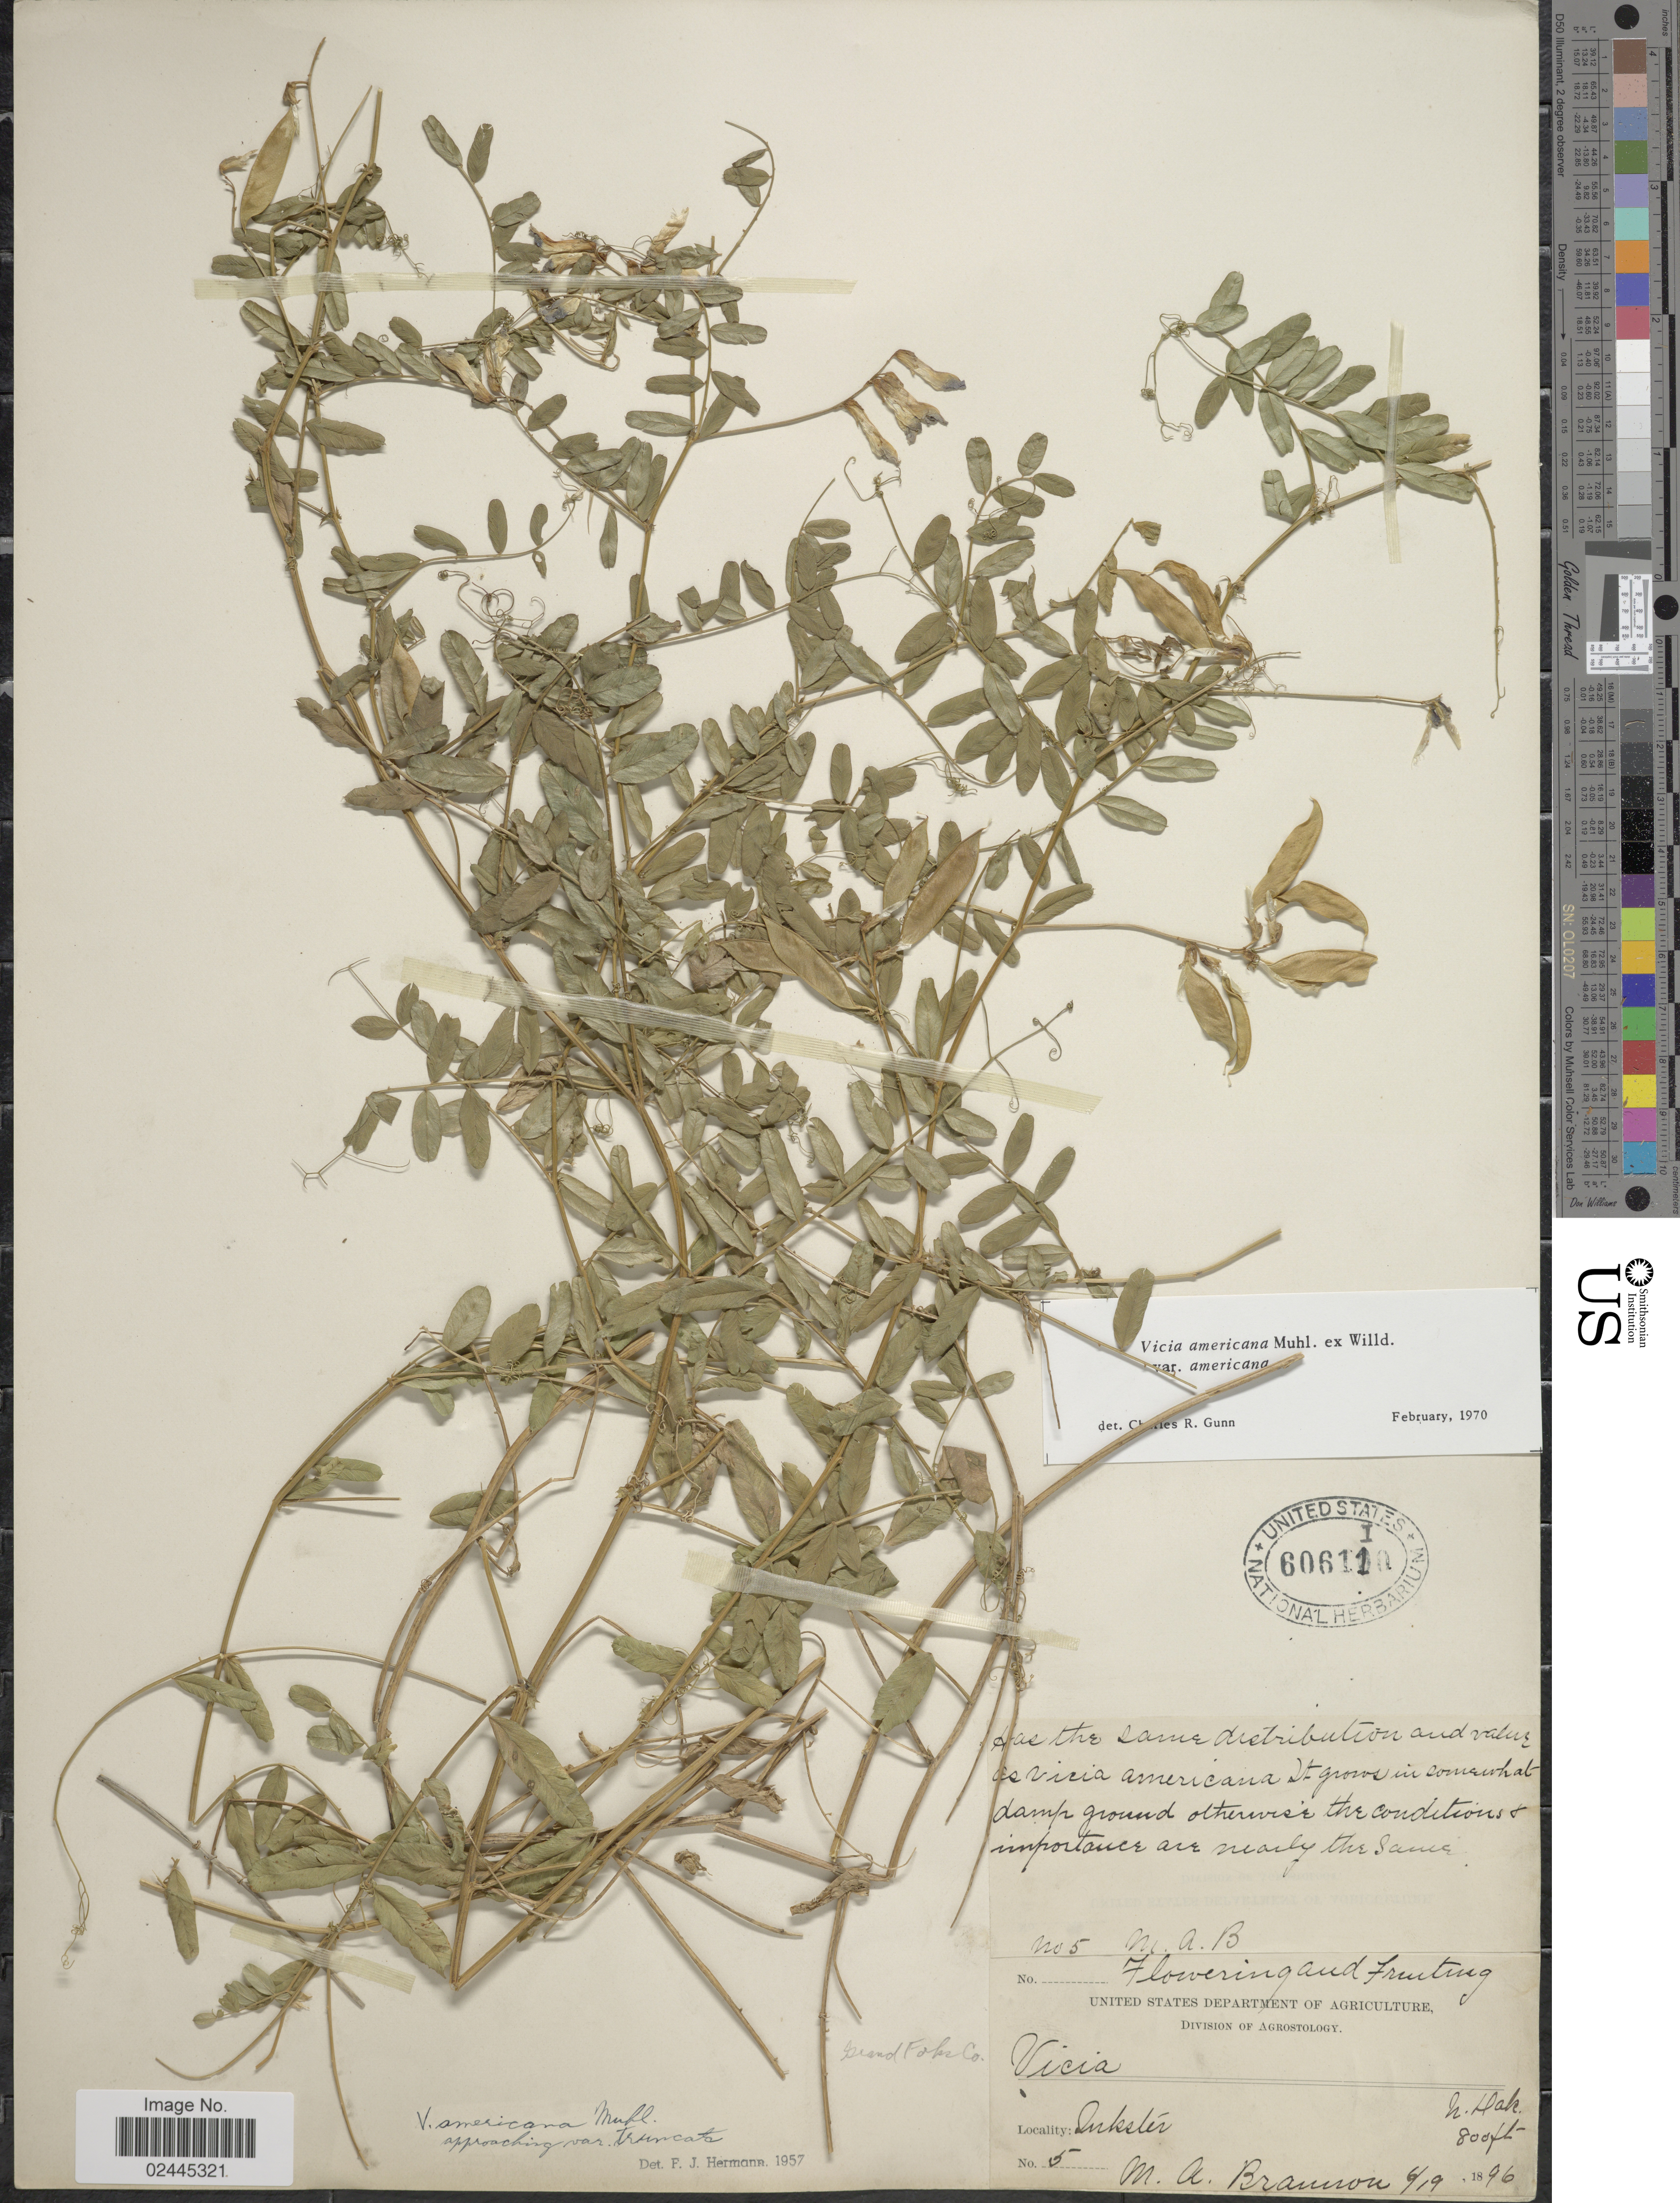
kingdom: Plantae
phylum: Tracheophyta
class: Magnoliopsida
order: Fabales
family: Fabaceae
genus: Vicia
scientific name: Vicia americana var. americana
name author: Muhl. ex Willd.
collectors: M. Brannon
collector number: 5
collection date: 1896-06-19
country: United States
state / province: North Dakota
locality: Inkster. Grand Forks Co. N. Dak.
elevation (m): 2438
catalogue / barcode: US 606110